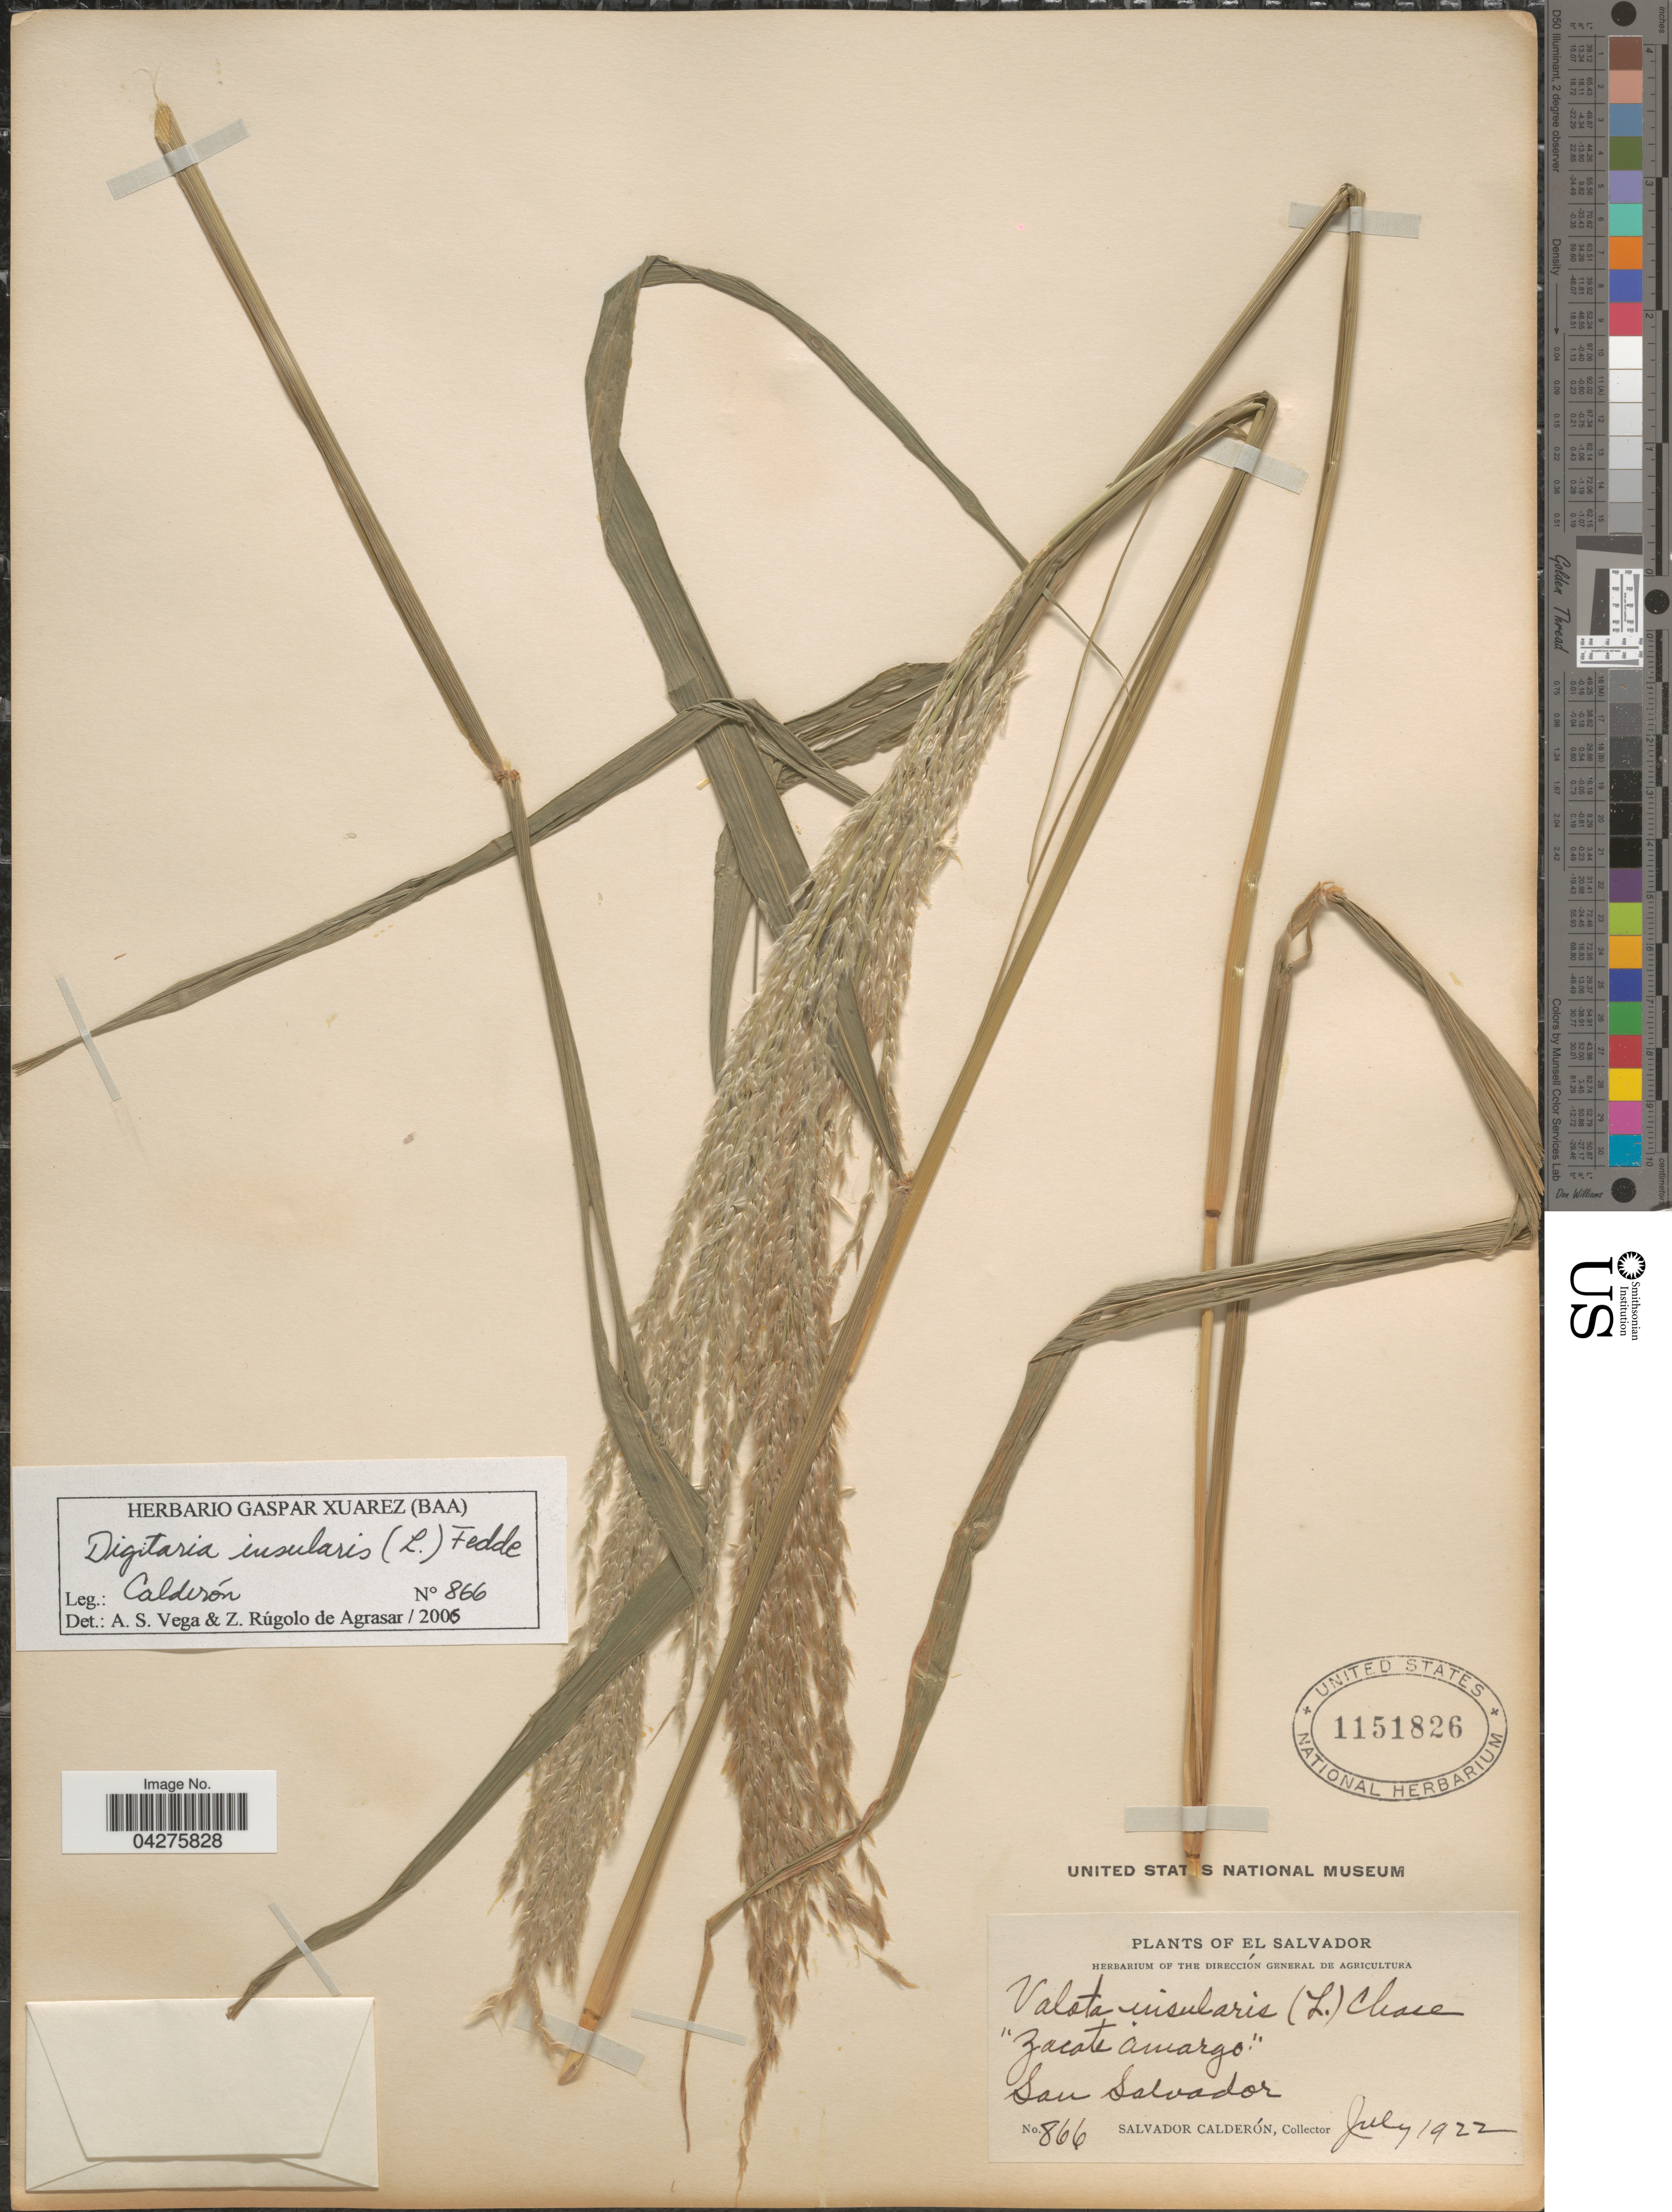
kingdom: Plantae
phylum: Tracheophyta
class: Liliopsida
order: Poales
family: Poaceae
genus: Digitaria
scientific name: Digitaria insularis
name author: (L.) Fedde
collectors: S. Calderón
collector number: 866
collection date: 1922-07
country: El Salvador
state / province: San Salvador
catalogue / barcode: US 1151826